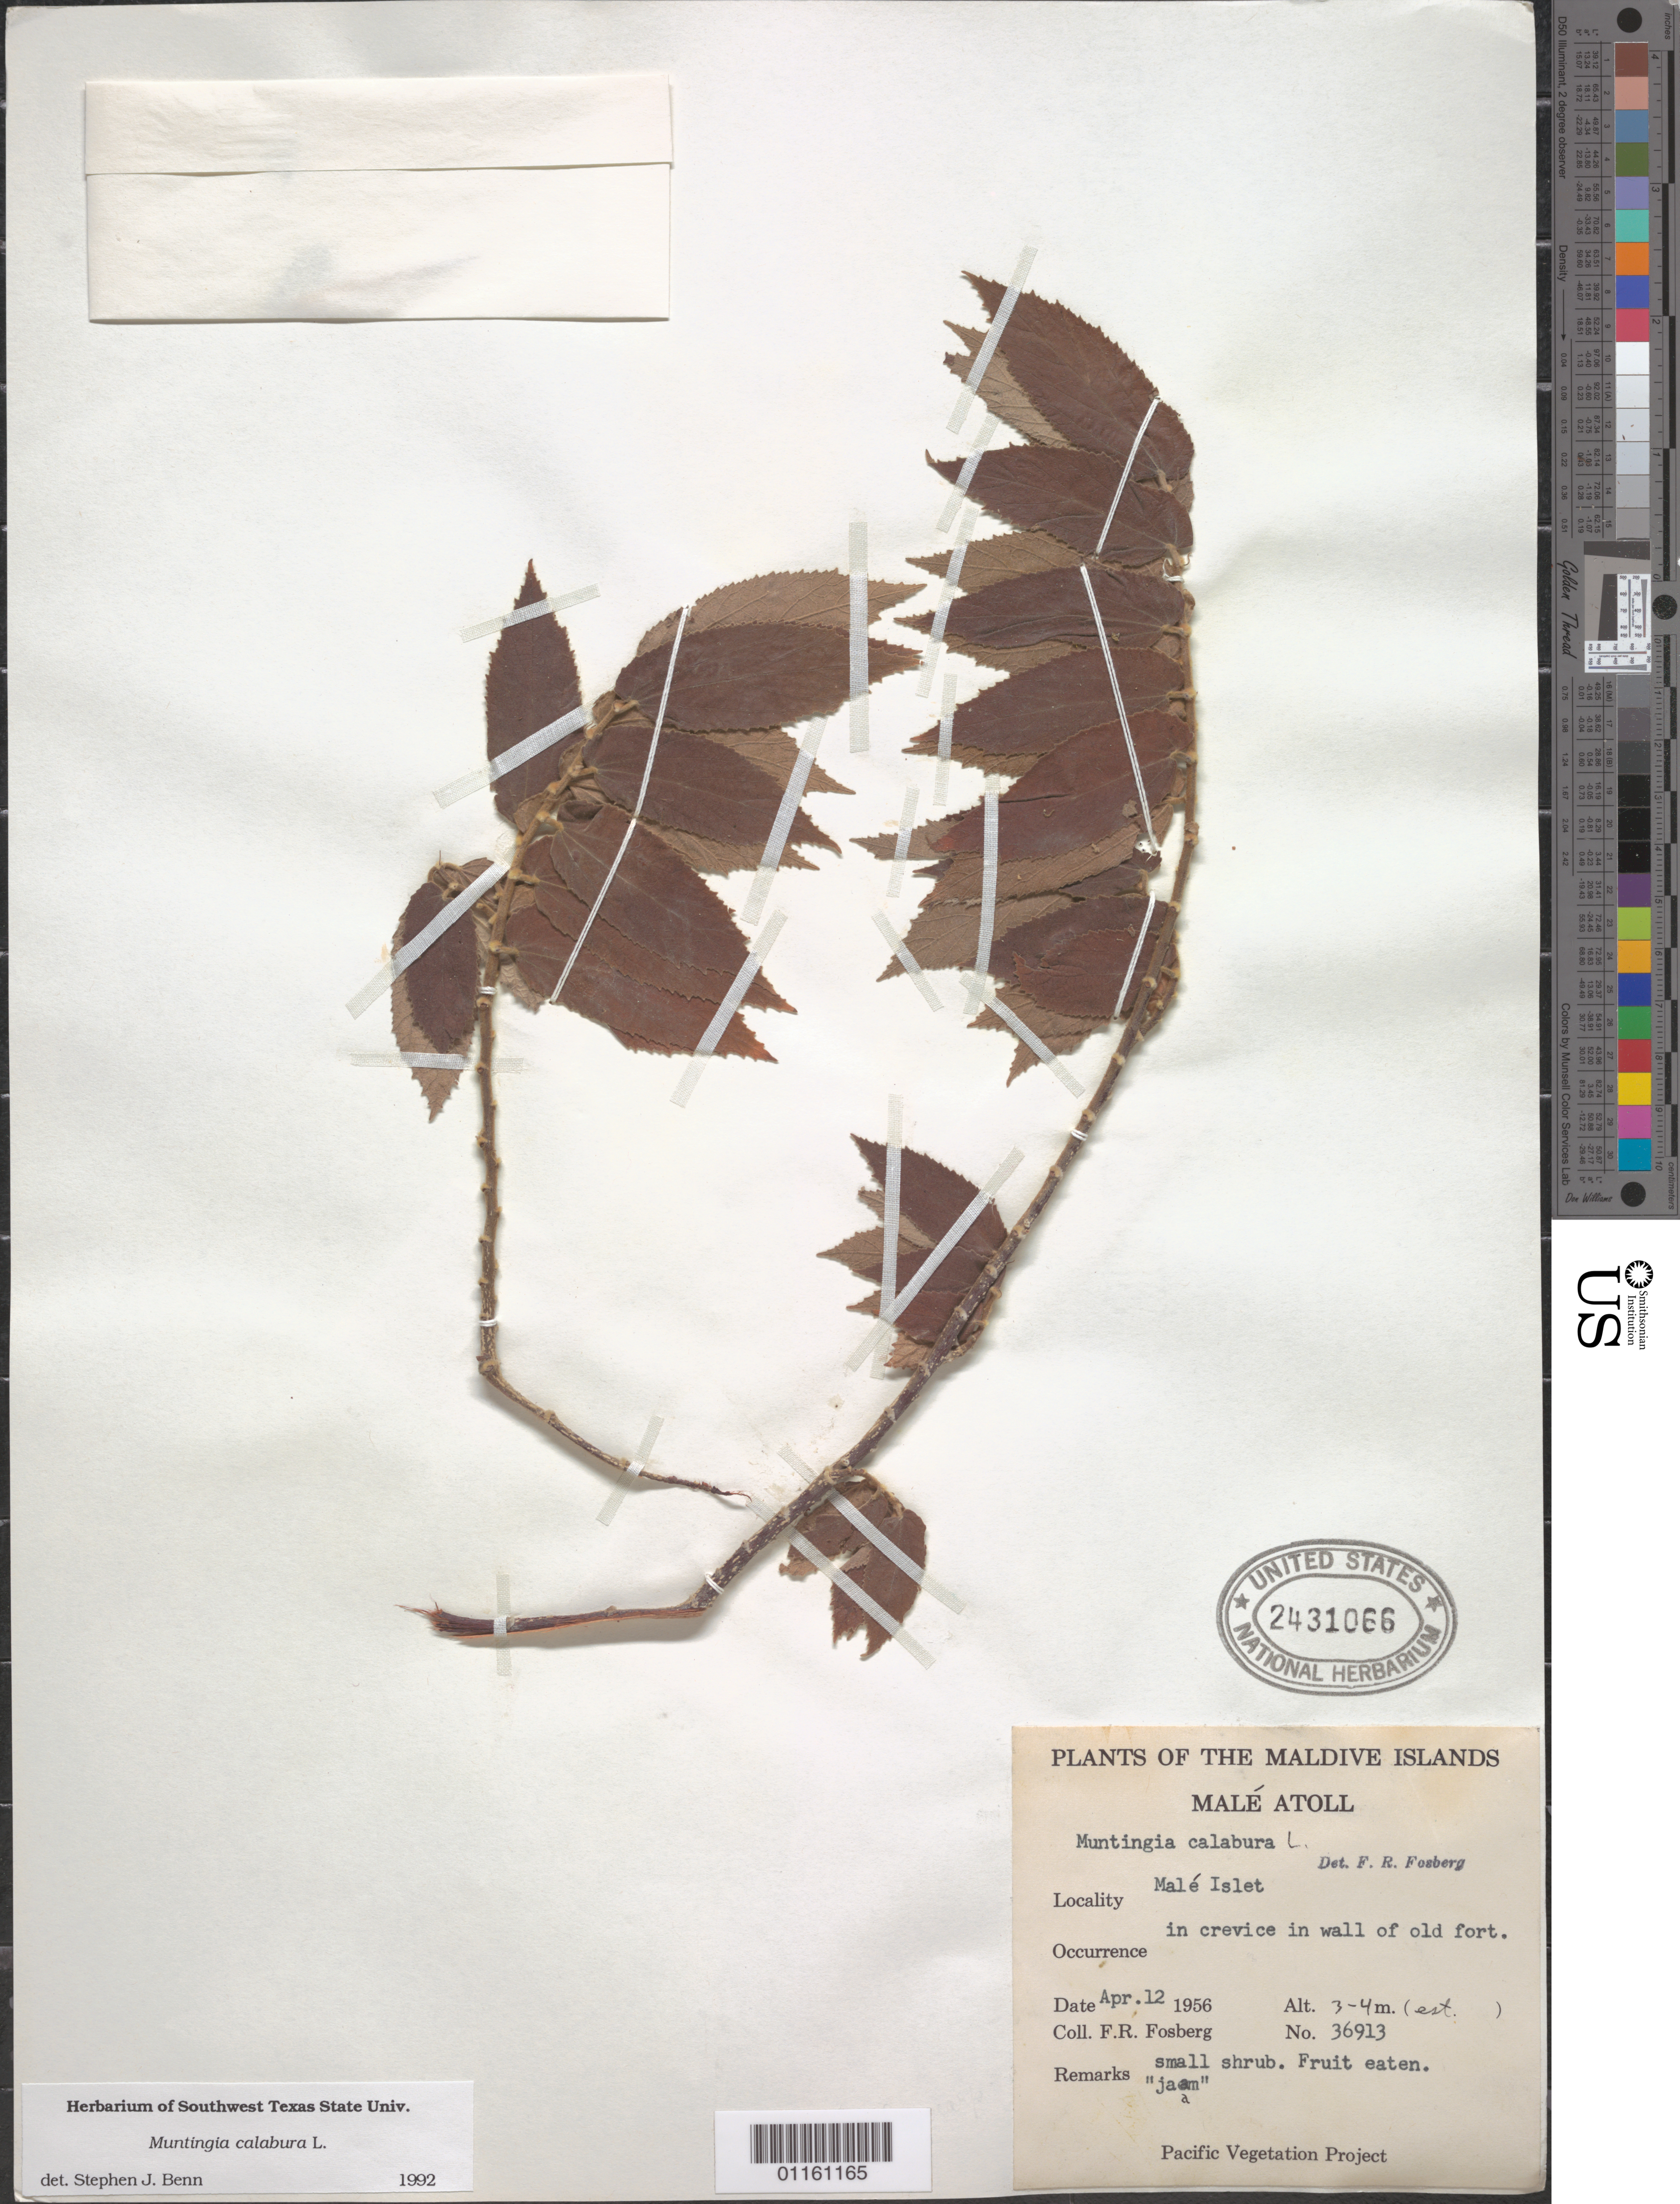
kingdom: Plantae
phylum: Tracheophyta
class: Magnoliopsida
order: Malvales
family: Muntingiaceae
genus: Muntingia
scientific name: Muntingia calabura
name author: L.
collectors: F. R. Fosberg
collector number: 36913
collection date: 1956-04-12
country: Maldive Islands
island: Male Islet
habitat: In crevice in wall of old fort.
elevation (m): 3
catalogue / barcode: US 2431066